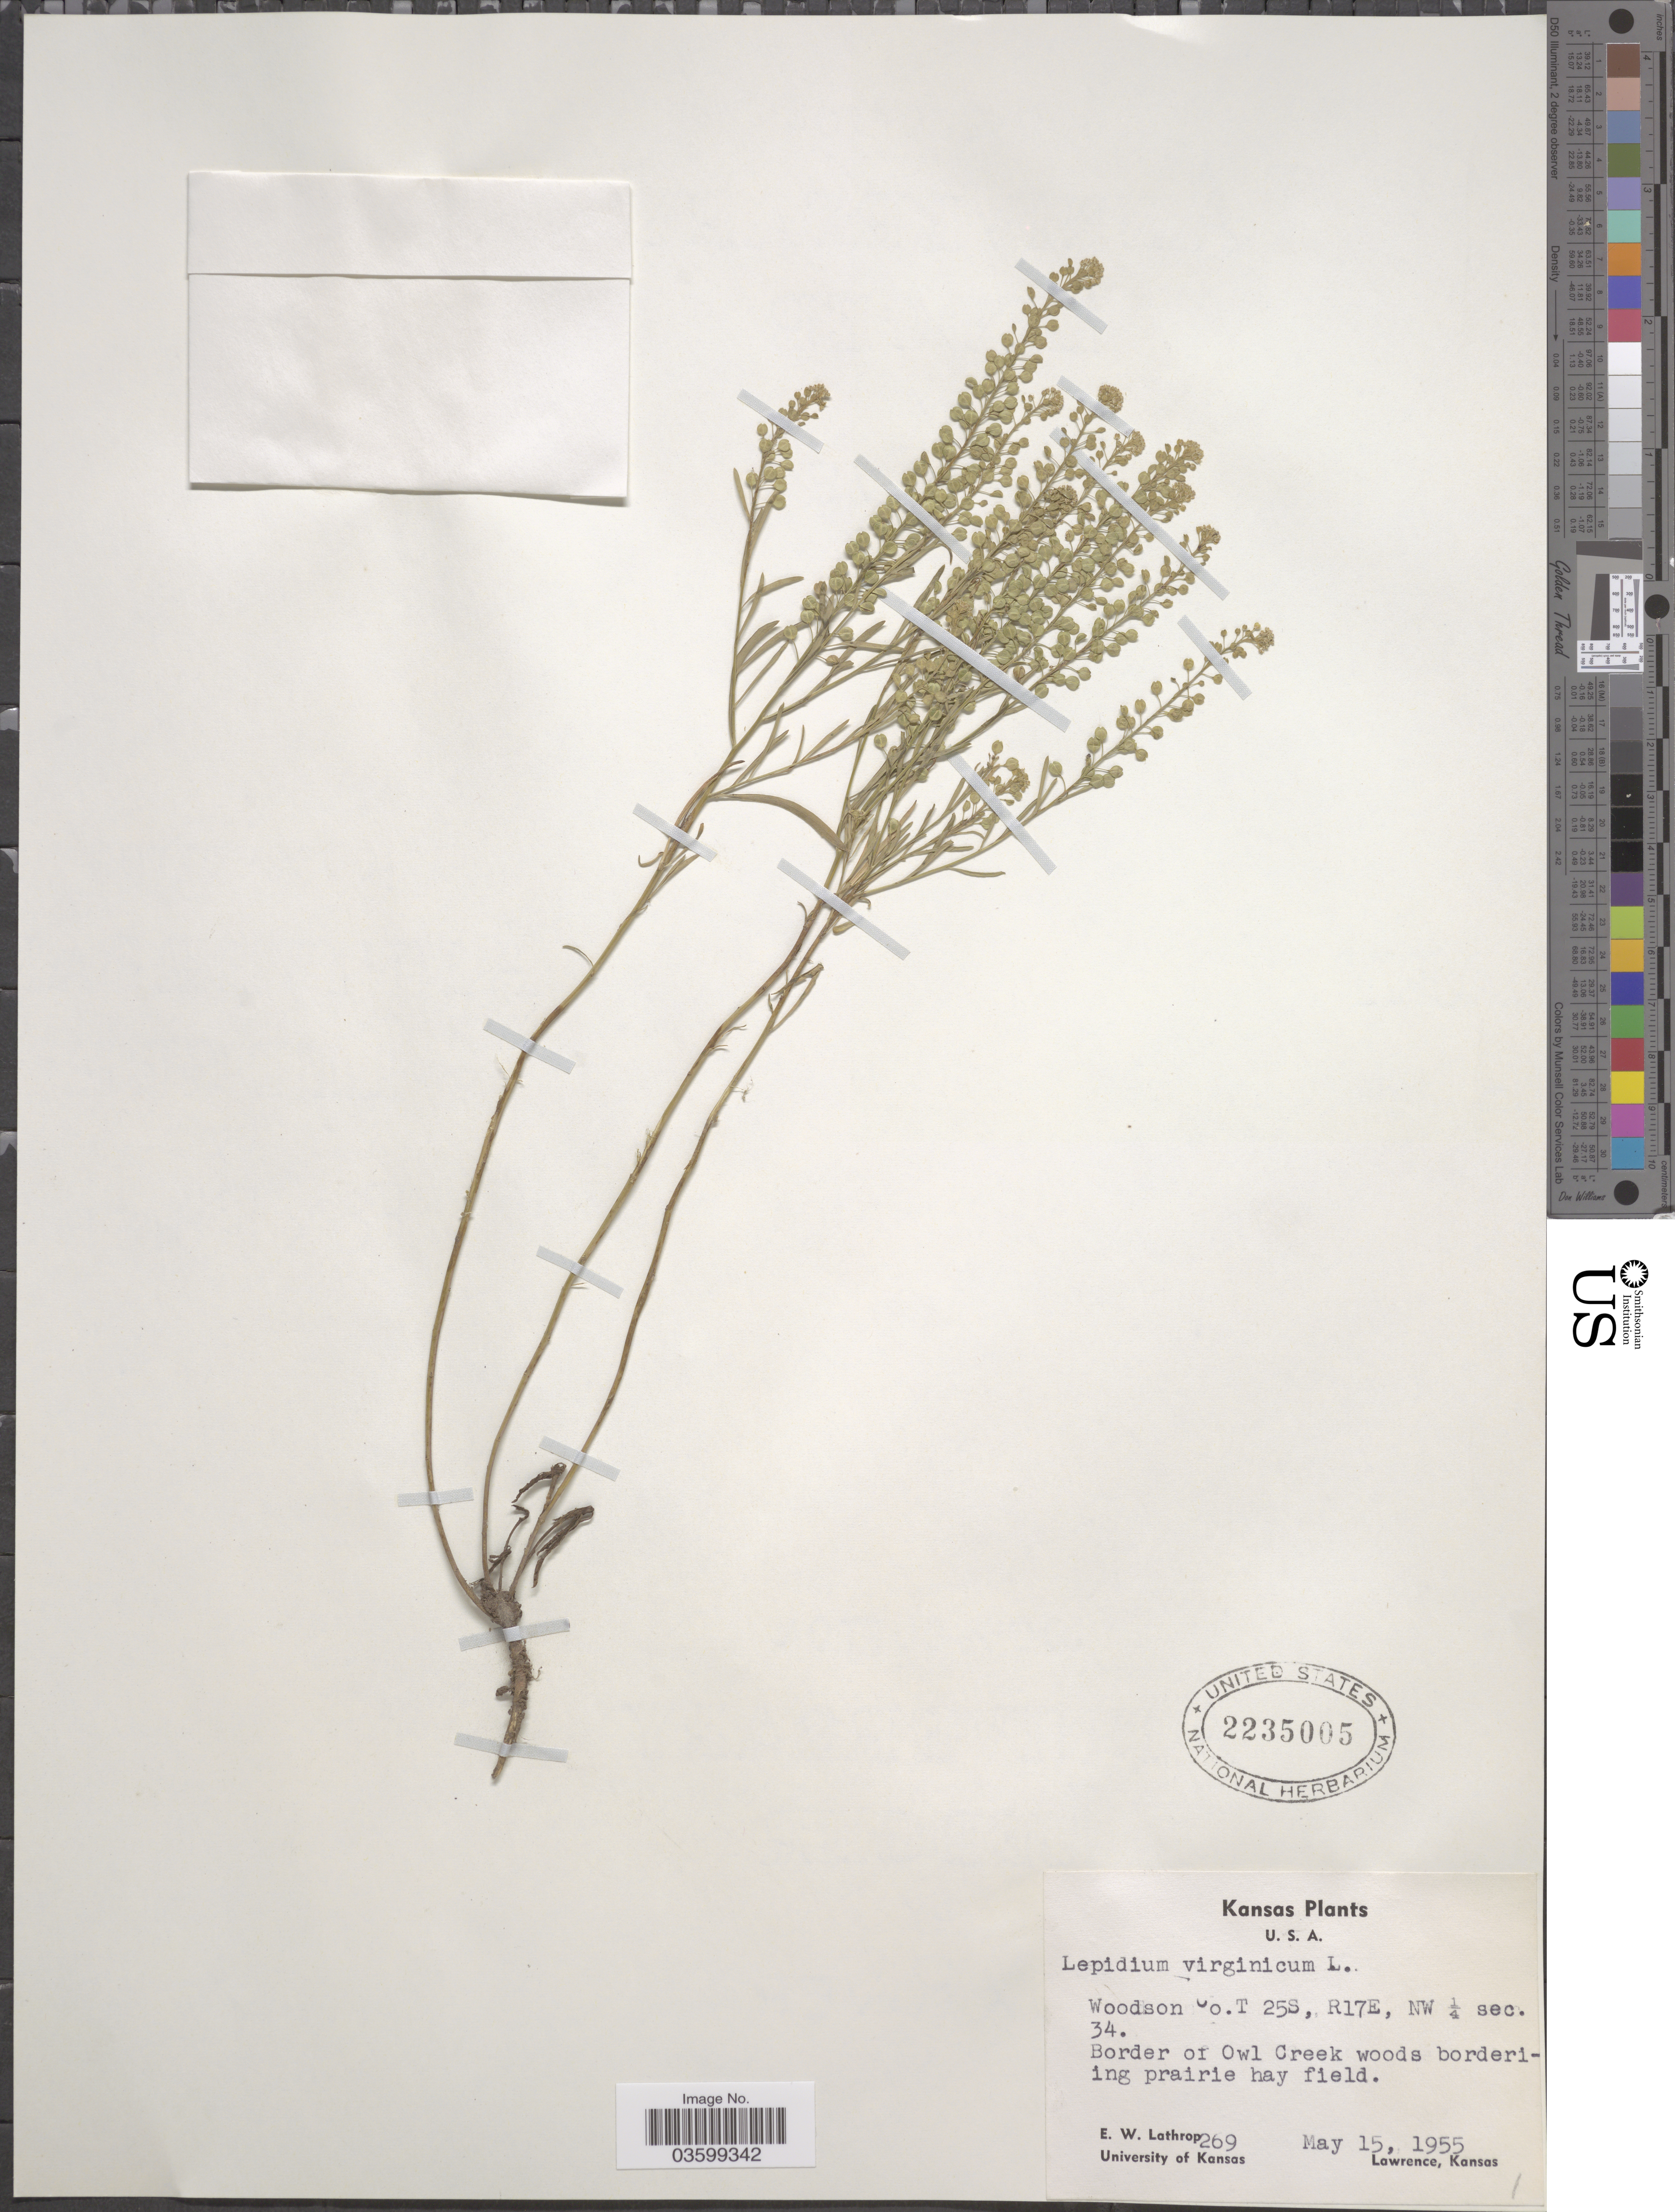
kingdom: Plantae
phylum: Tracheophyta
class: Magnoliopsida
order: Brassicales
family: Brassicaceae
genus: Lepidium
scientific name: Lepidium virginicum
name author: L.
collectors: E. W. Lathrop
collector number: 269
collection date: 1955-05-15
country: United States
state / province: Kansas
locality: Woodson Co. T 25S, R17E, NW ¼ sec. 34. Border of Owl Creek woods bordering prairie hay field.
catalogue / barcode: US 2235005